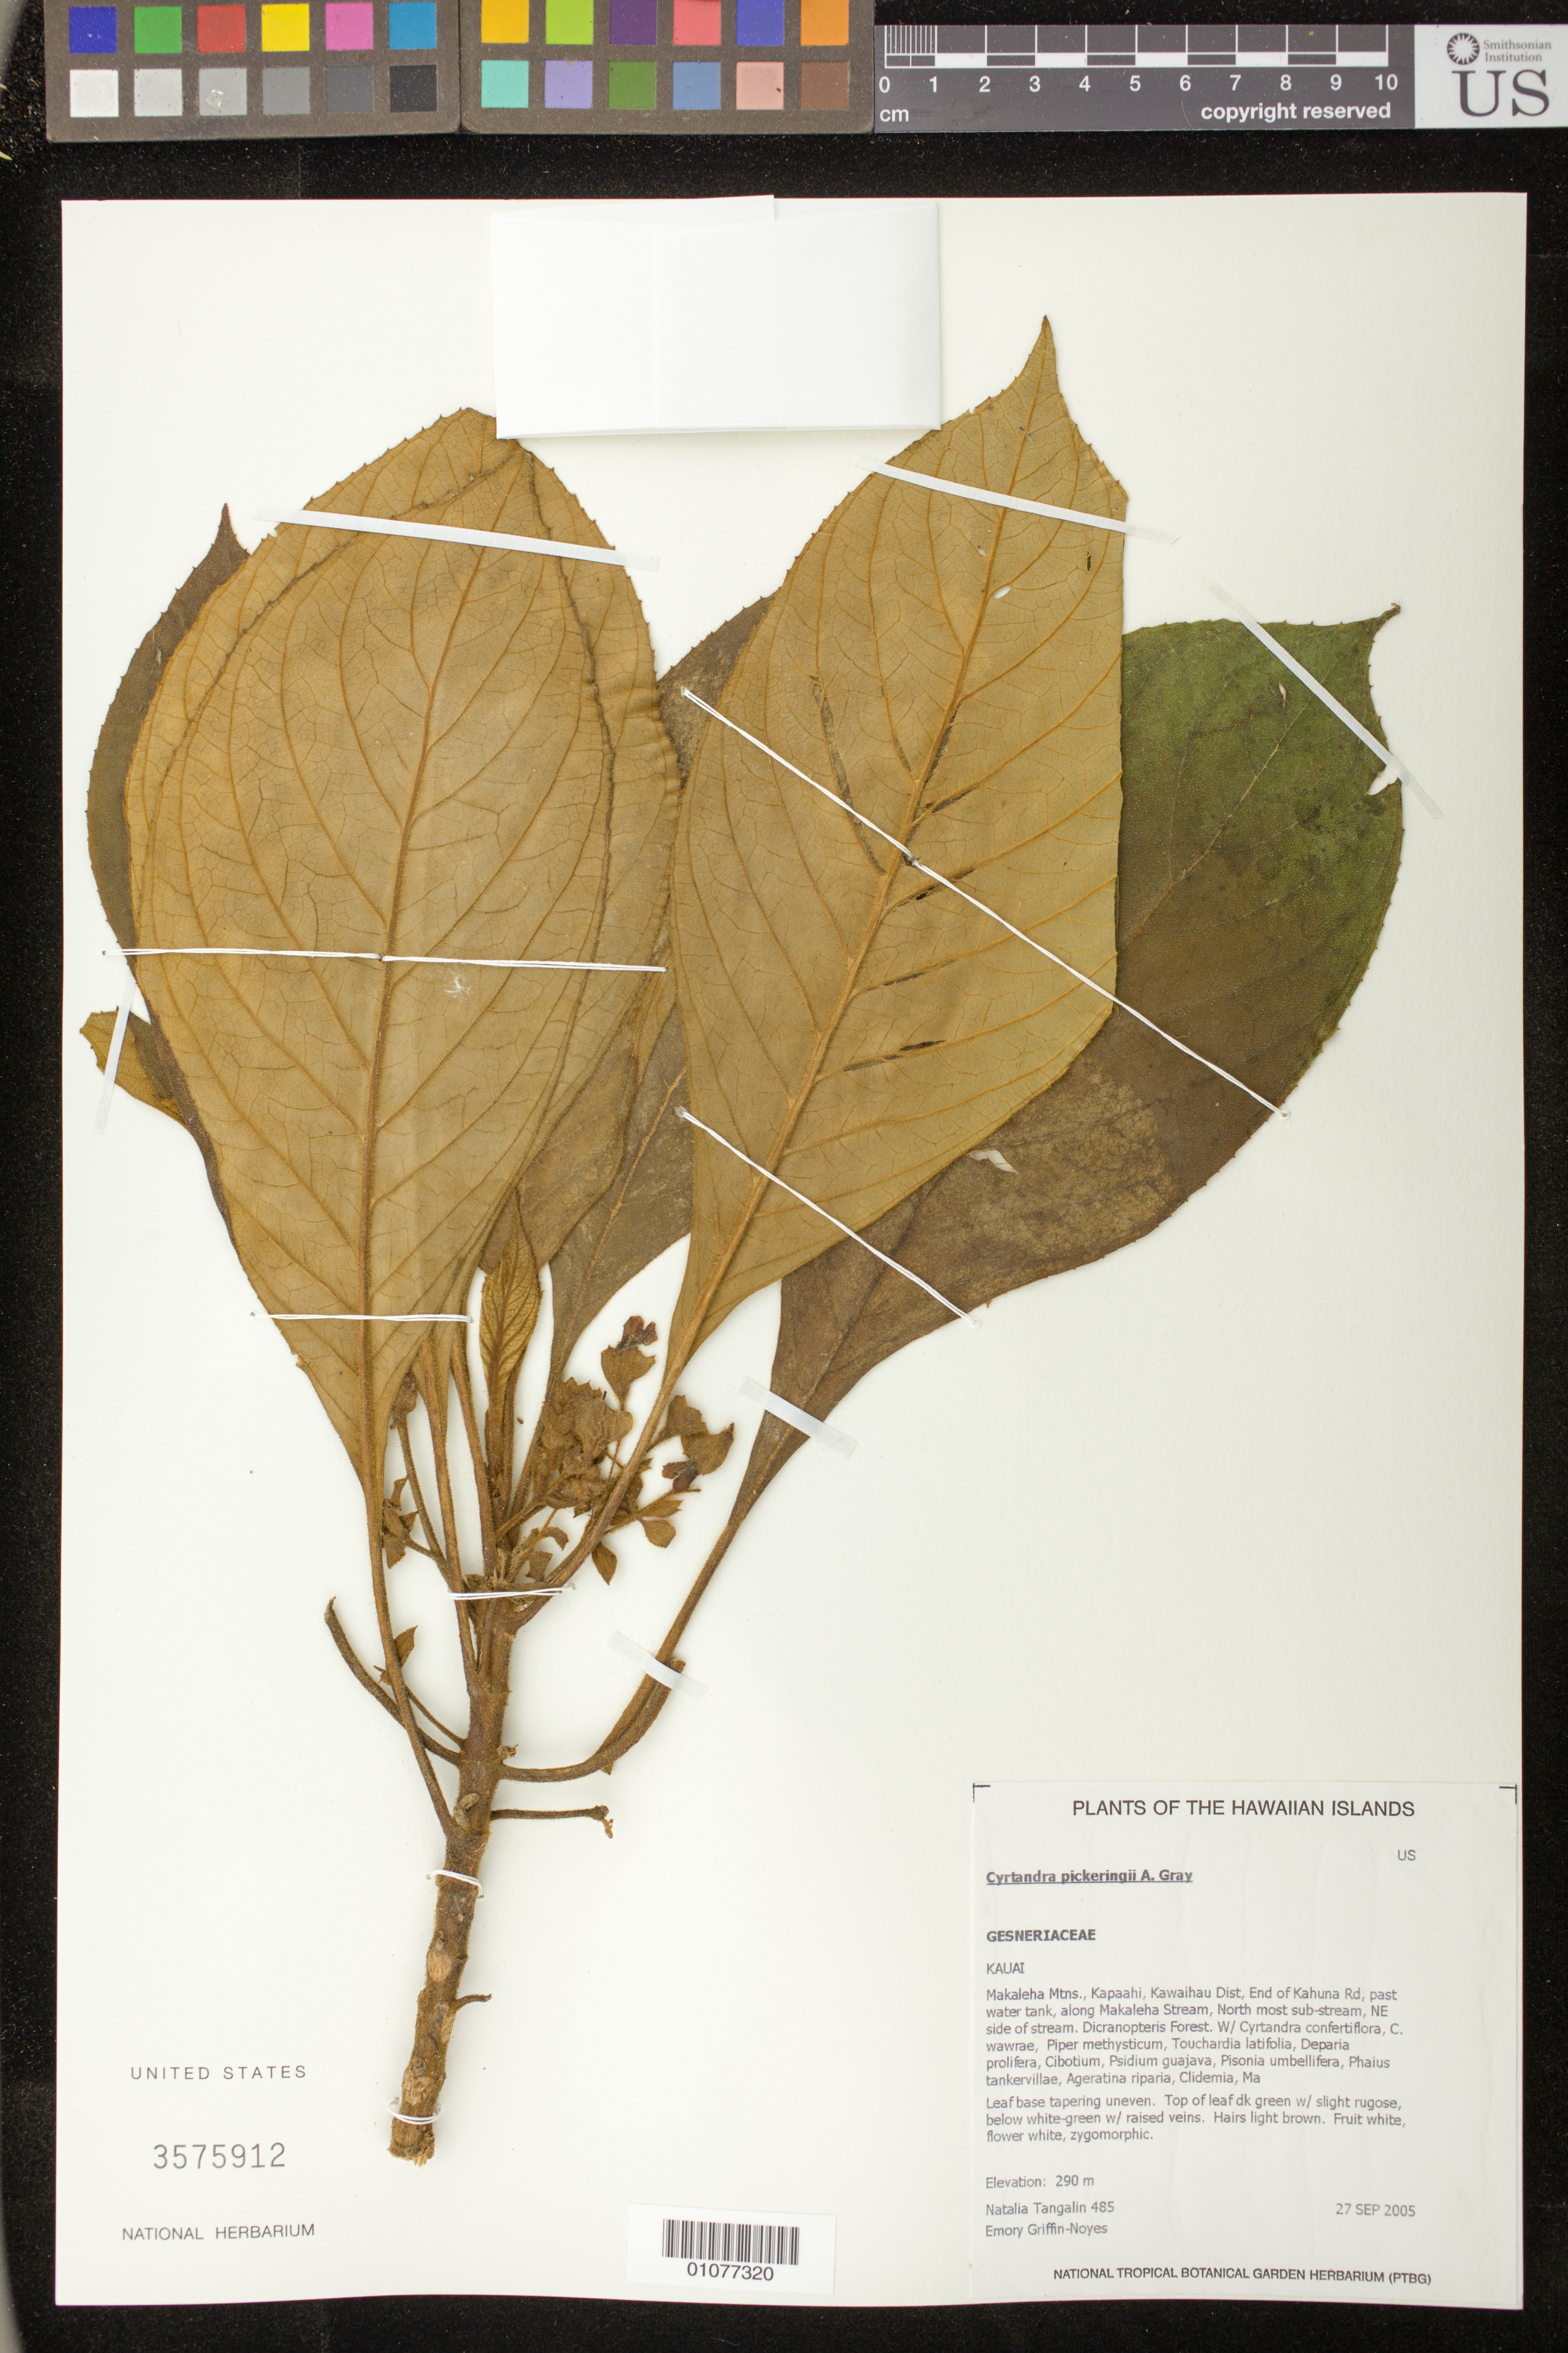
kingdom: Plantae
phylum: Tracheophyta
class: Magnoliopsida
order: Lamiales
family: Gesneriaceae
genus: Cyrtandra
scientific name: Cyrtandra pickeringii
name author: A. Gray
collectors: N. Tangalin & E. Griffin-Noyes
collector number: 485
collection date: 2005-09-27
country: United States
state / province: Hawaii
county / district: Kauai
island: Kaua'i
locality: Kawaihau District, Makeleha Mts., Kapaahi, end of Kahuna Road, past water tank, along Makaleha Stream, N most sub-stream, NE side of stream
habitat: Dicranopteris forest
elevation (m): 290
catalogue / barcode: US 3575912